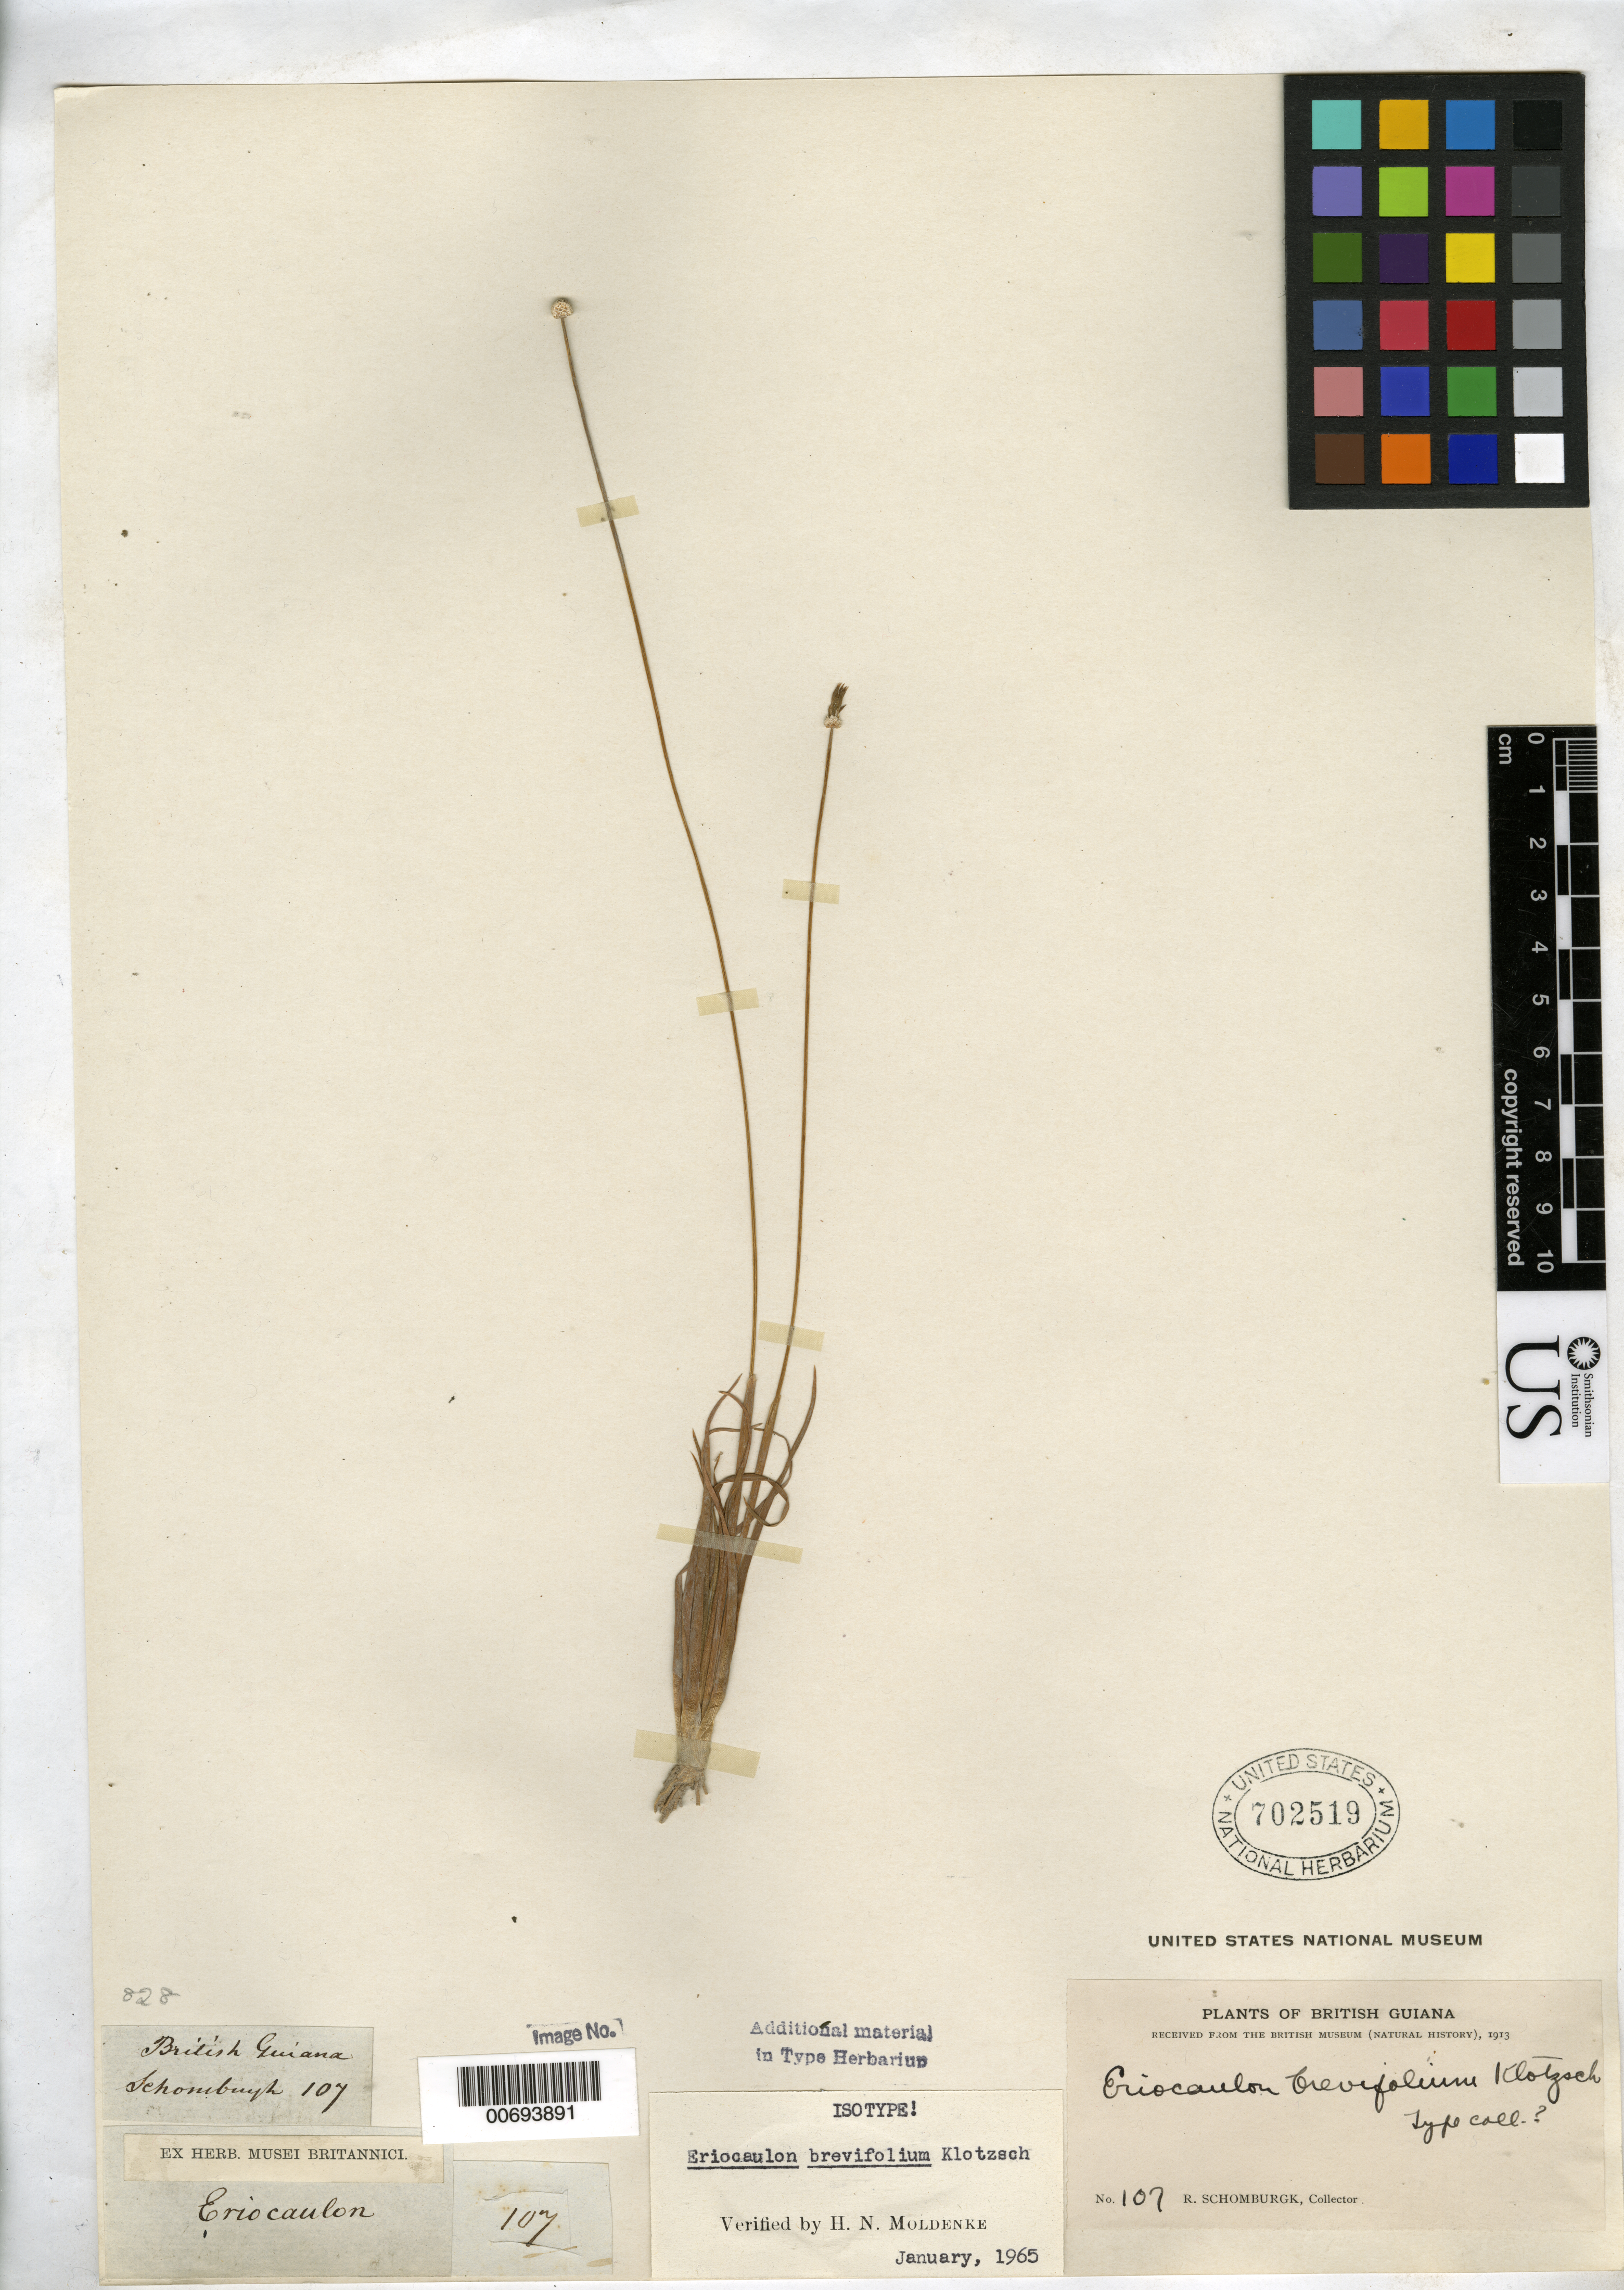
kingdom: Plantae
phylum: Tracheophyta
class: Liliopsida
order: Poales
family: Eriocaulaceae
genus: Eriocaulon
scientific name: Eriocaulon brevifolium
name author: Klotzsch ex Körn. in Mart.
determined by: Moldenke, H. N.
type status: Type Collection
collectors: M. R. Schomburgk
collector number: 107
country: Guyana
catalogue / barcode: US 702519